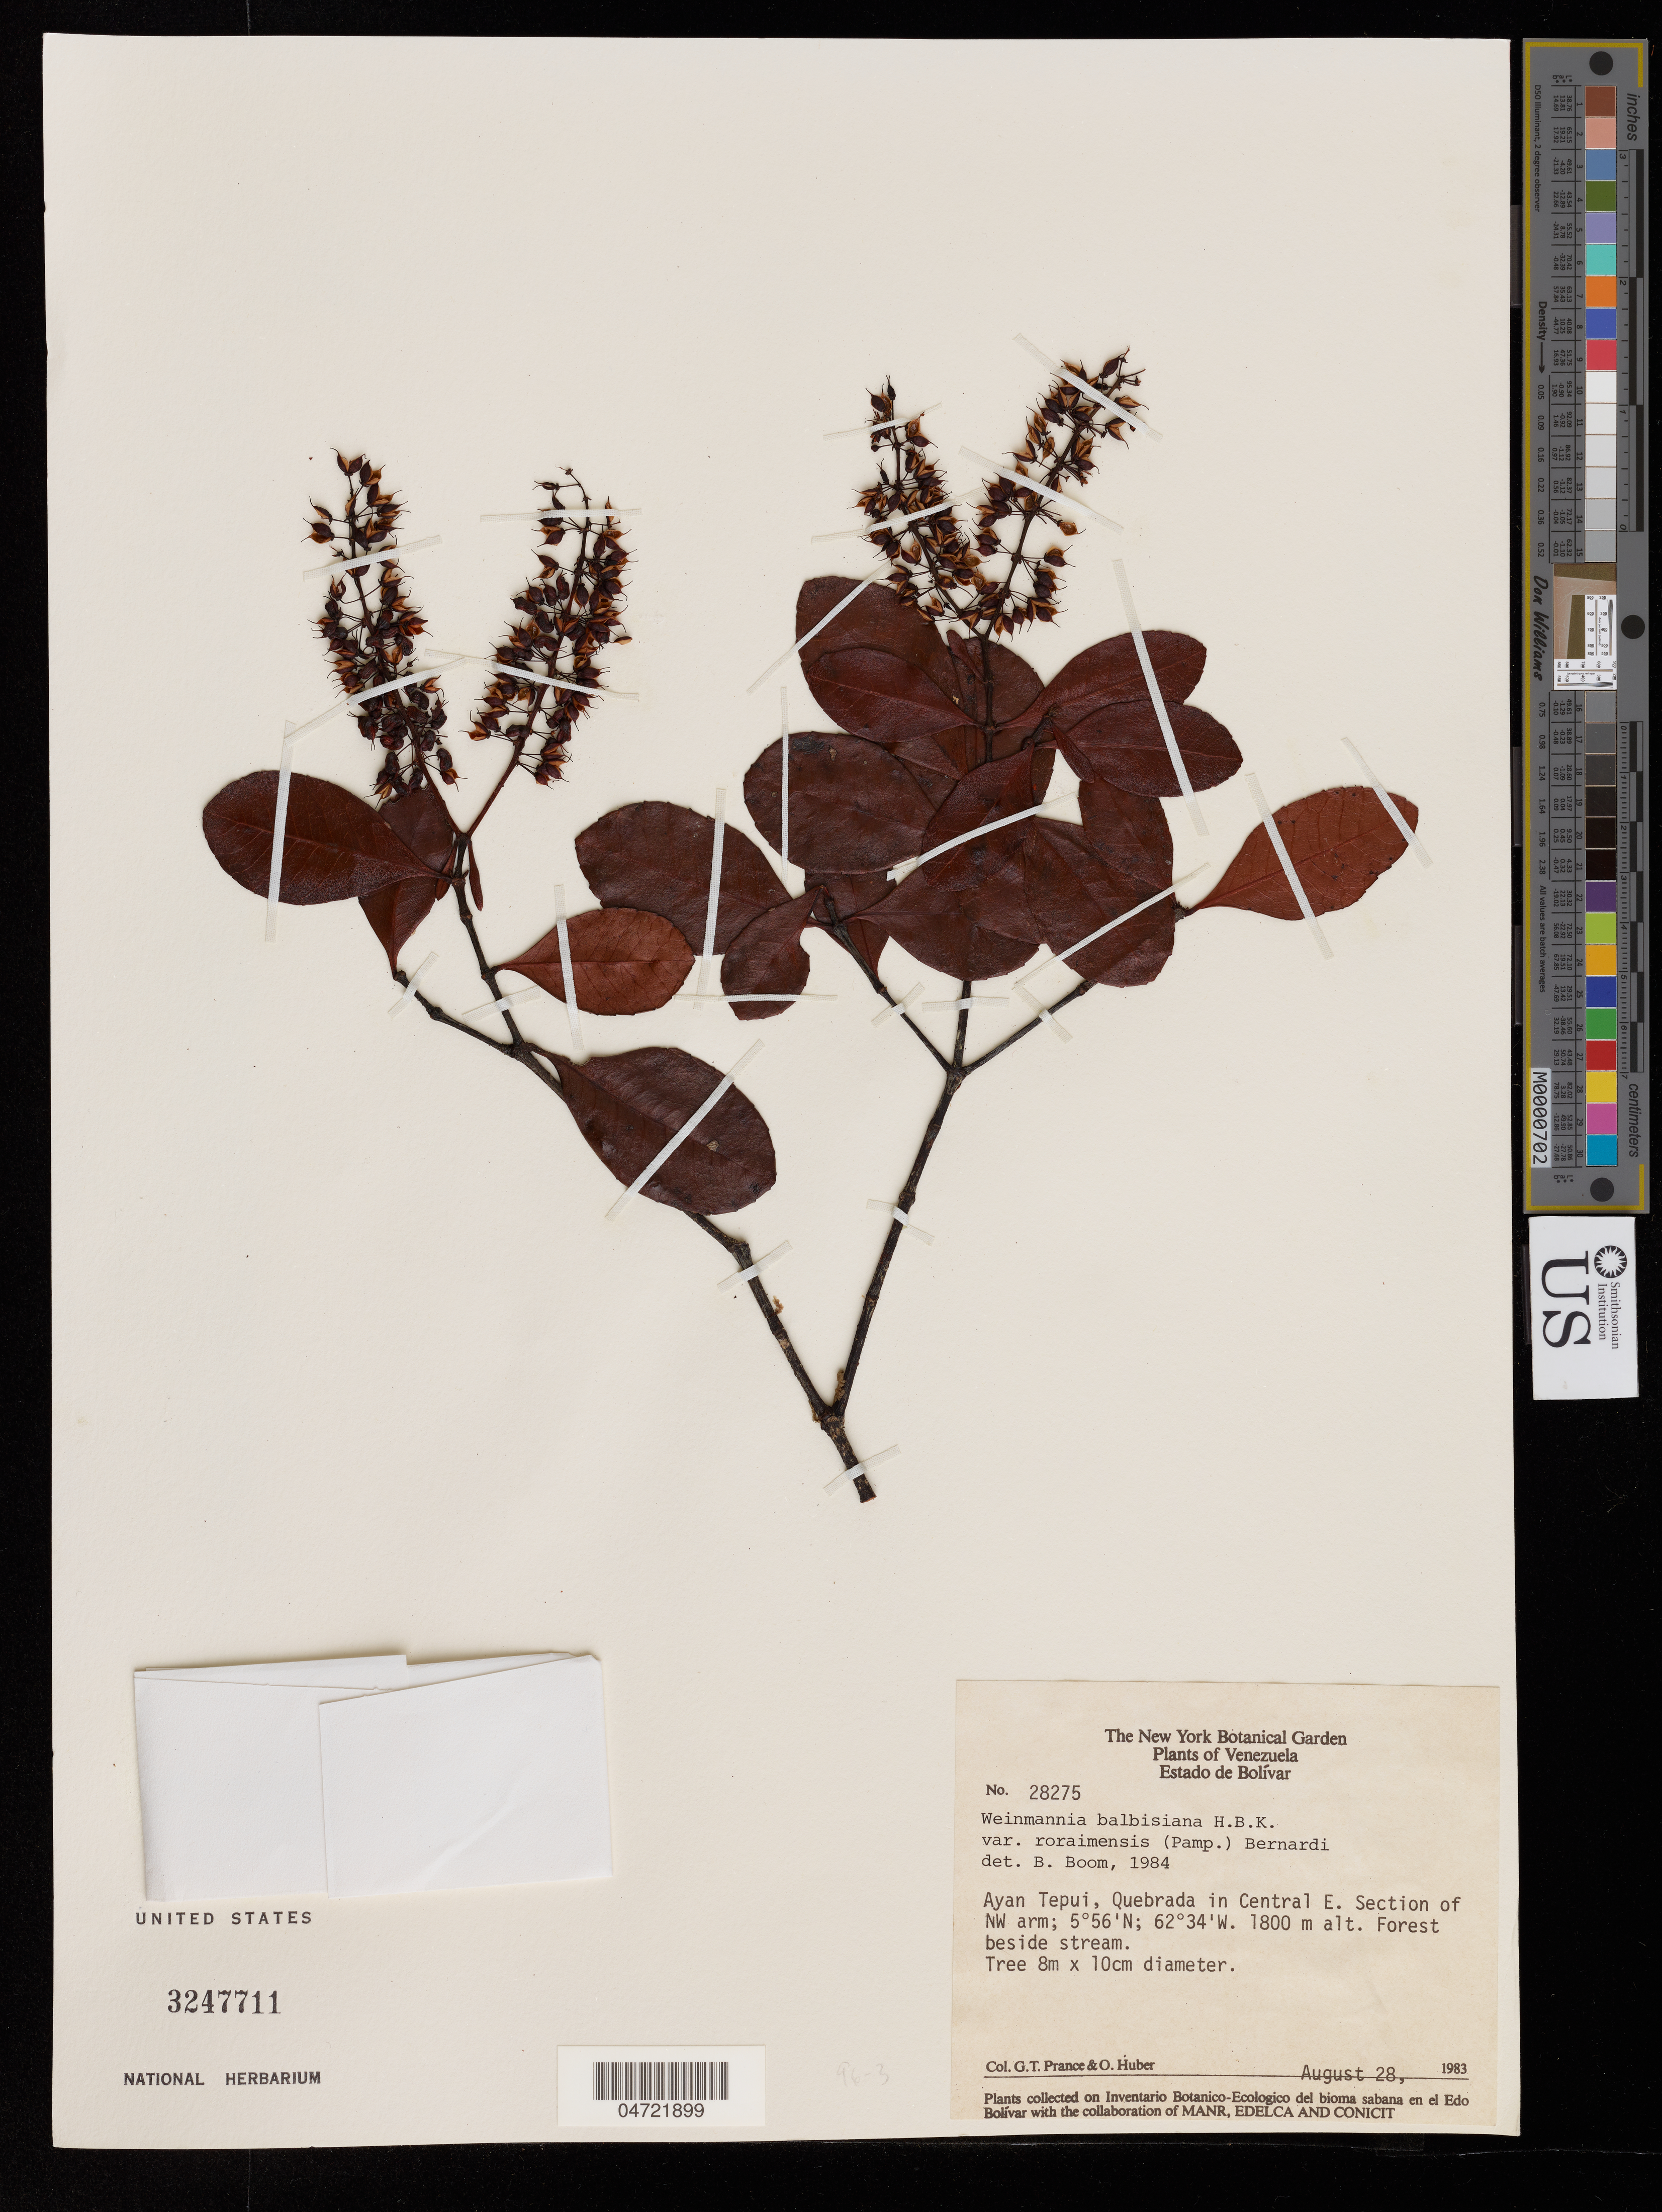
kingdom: Plantae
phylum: Tracheophyta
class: Magnoliopsida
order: Oxalidales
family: Cunoniaceae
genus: Weinmannia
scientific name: Weinmannia balbisiana var. roraimensis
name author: (Pamp.) Bernardi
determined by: Boom, B. M.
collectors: G. T. Prance & O. Huber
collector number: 28275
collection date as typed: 28-Aug-83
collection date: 1983-08-28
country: Venezuela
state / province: Bolívar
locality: Auyan tepuí, central-east section of NW arm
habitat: Forest beside stream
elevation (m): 1800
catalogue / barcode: US 3247711